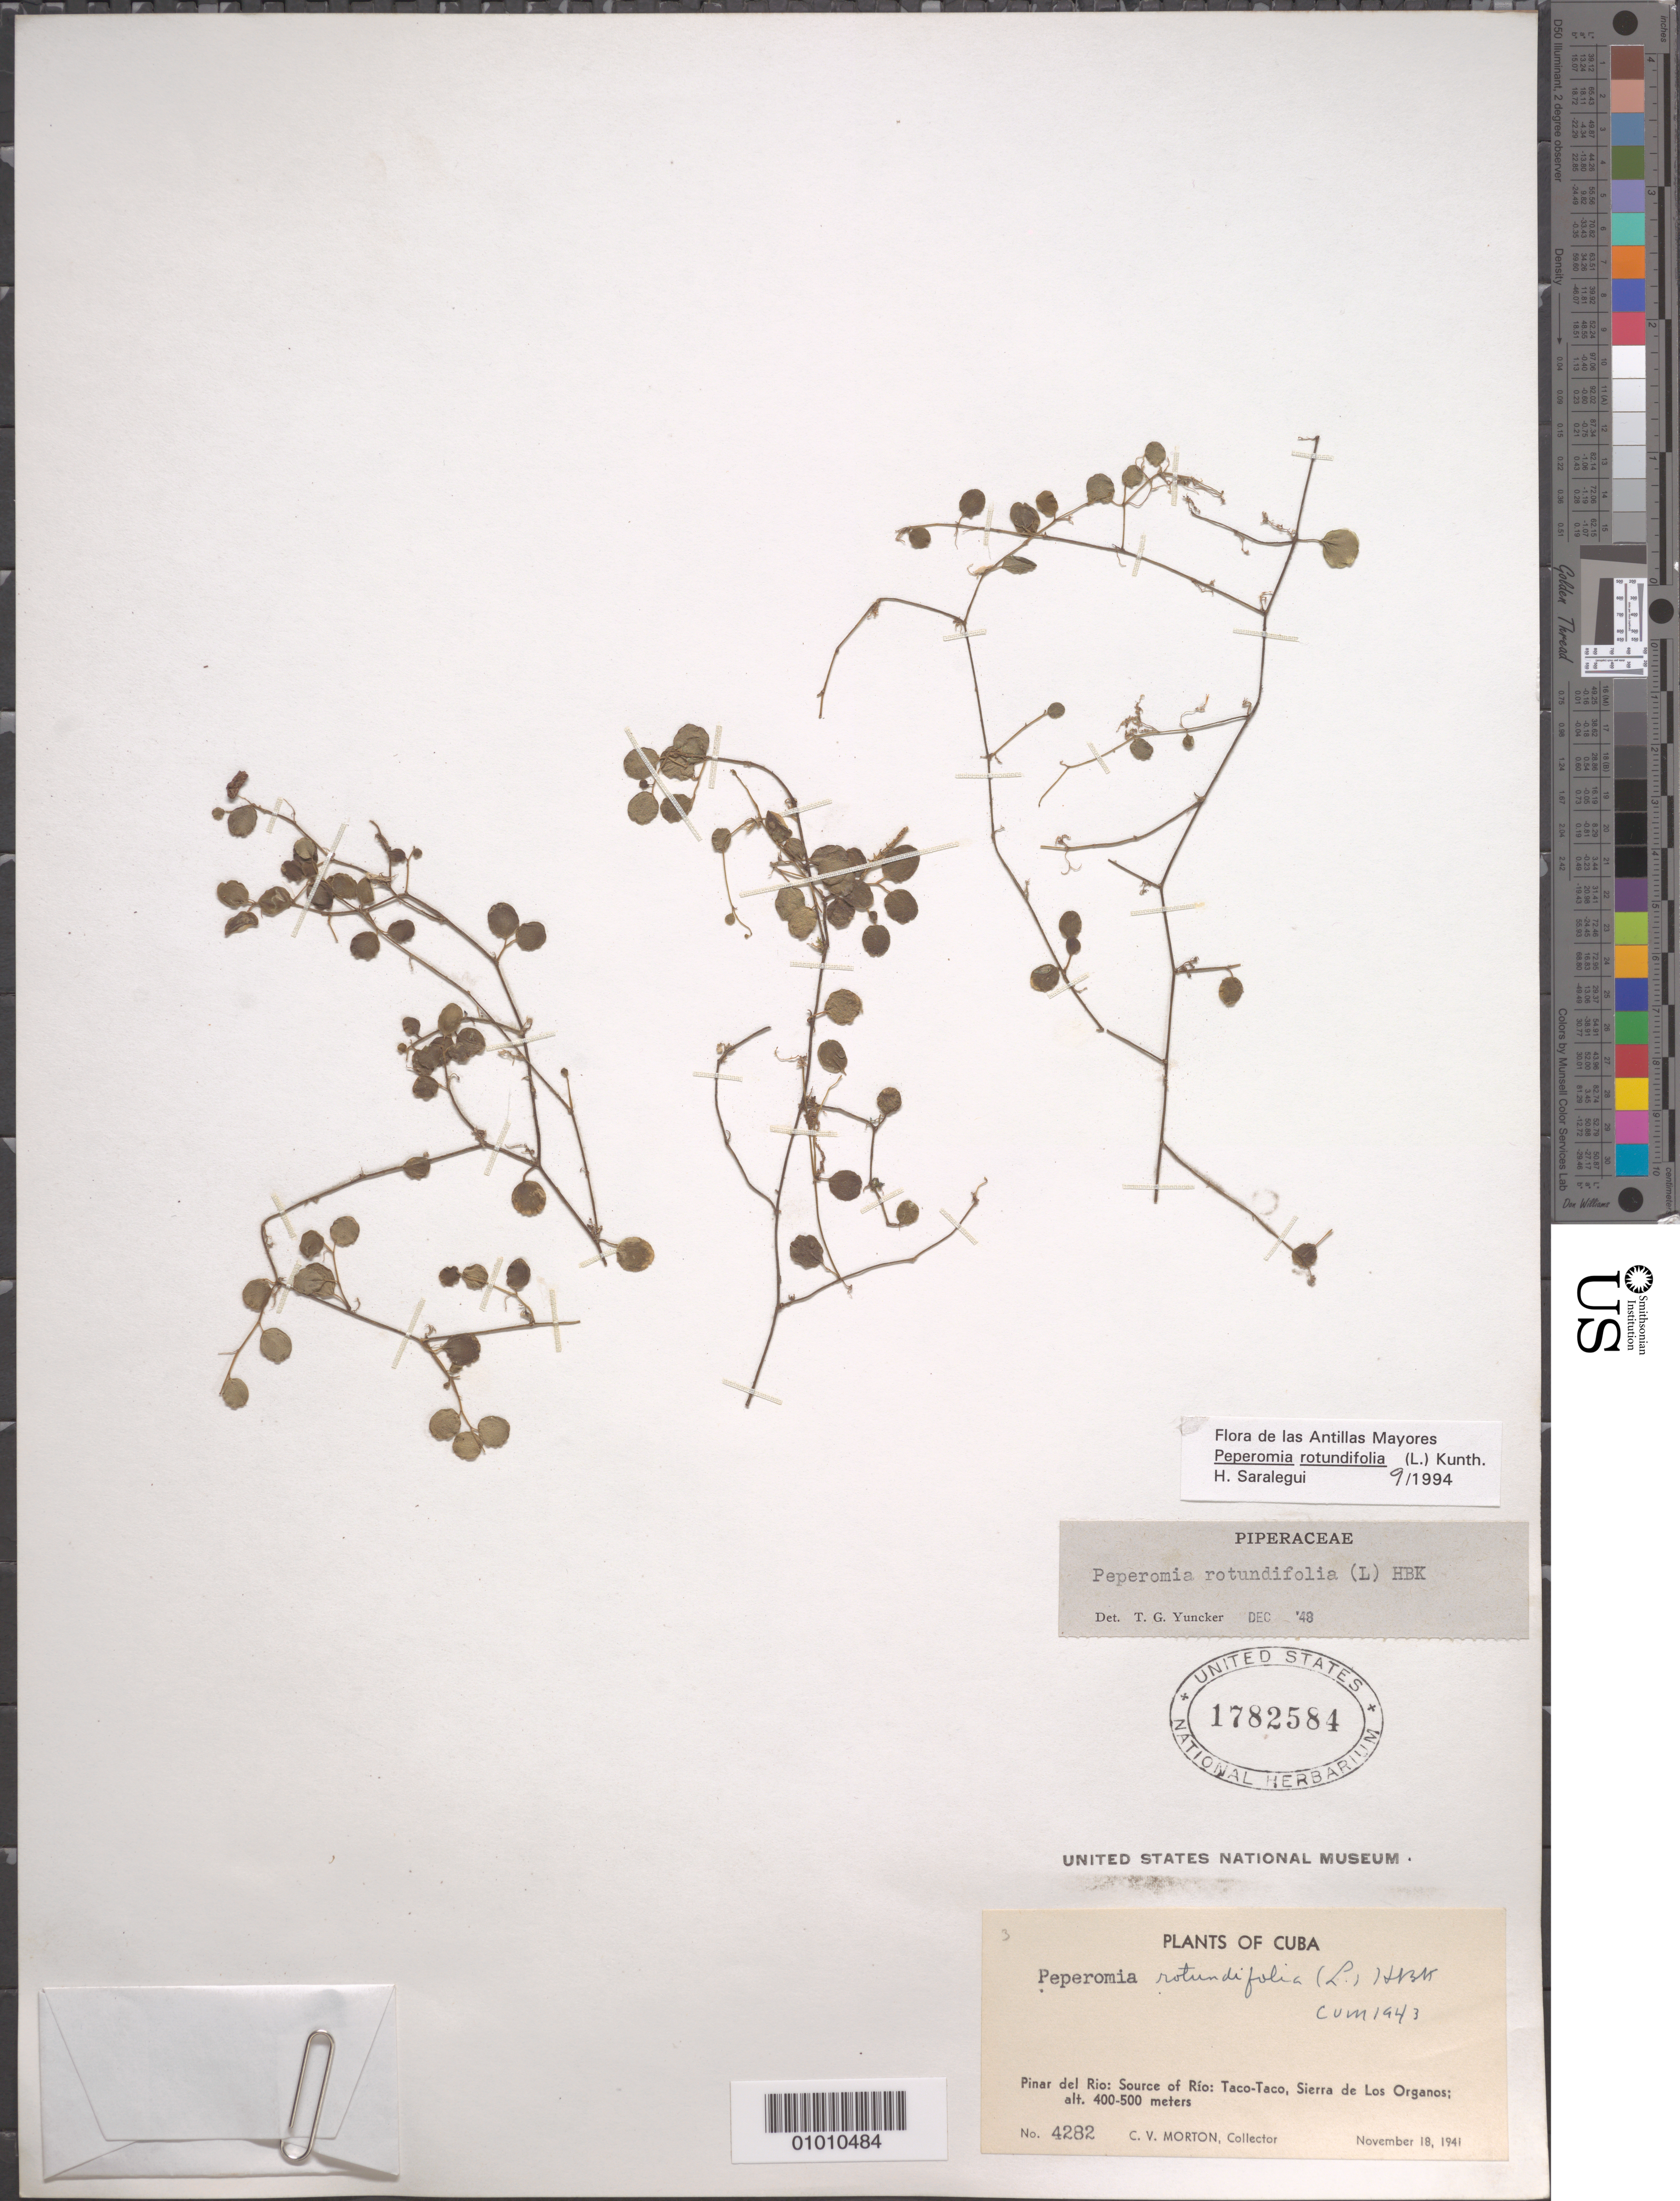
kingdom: Plantae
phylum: Tracheophyta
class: Magnoliopsida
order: Piperales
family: Piperaceae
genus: Peperomia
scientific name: Peperomia rotundifolia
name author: (L.) Kunth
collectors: C. V. Morton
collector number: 4282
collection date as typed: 18 Nov 1941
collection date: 1941-11-18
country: Cuba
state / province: Pinar del Rio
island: Cuba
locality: Source of Rio: Taco-Taco, Sierra de Los Organos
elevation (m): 400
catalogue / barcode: US 1782584